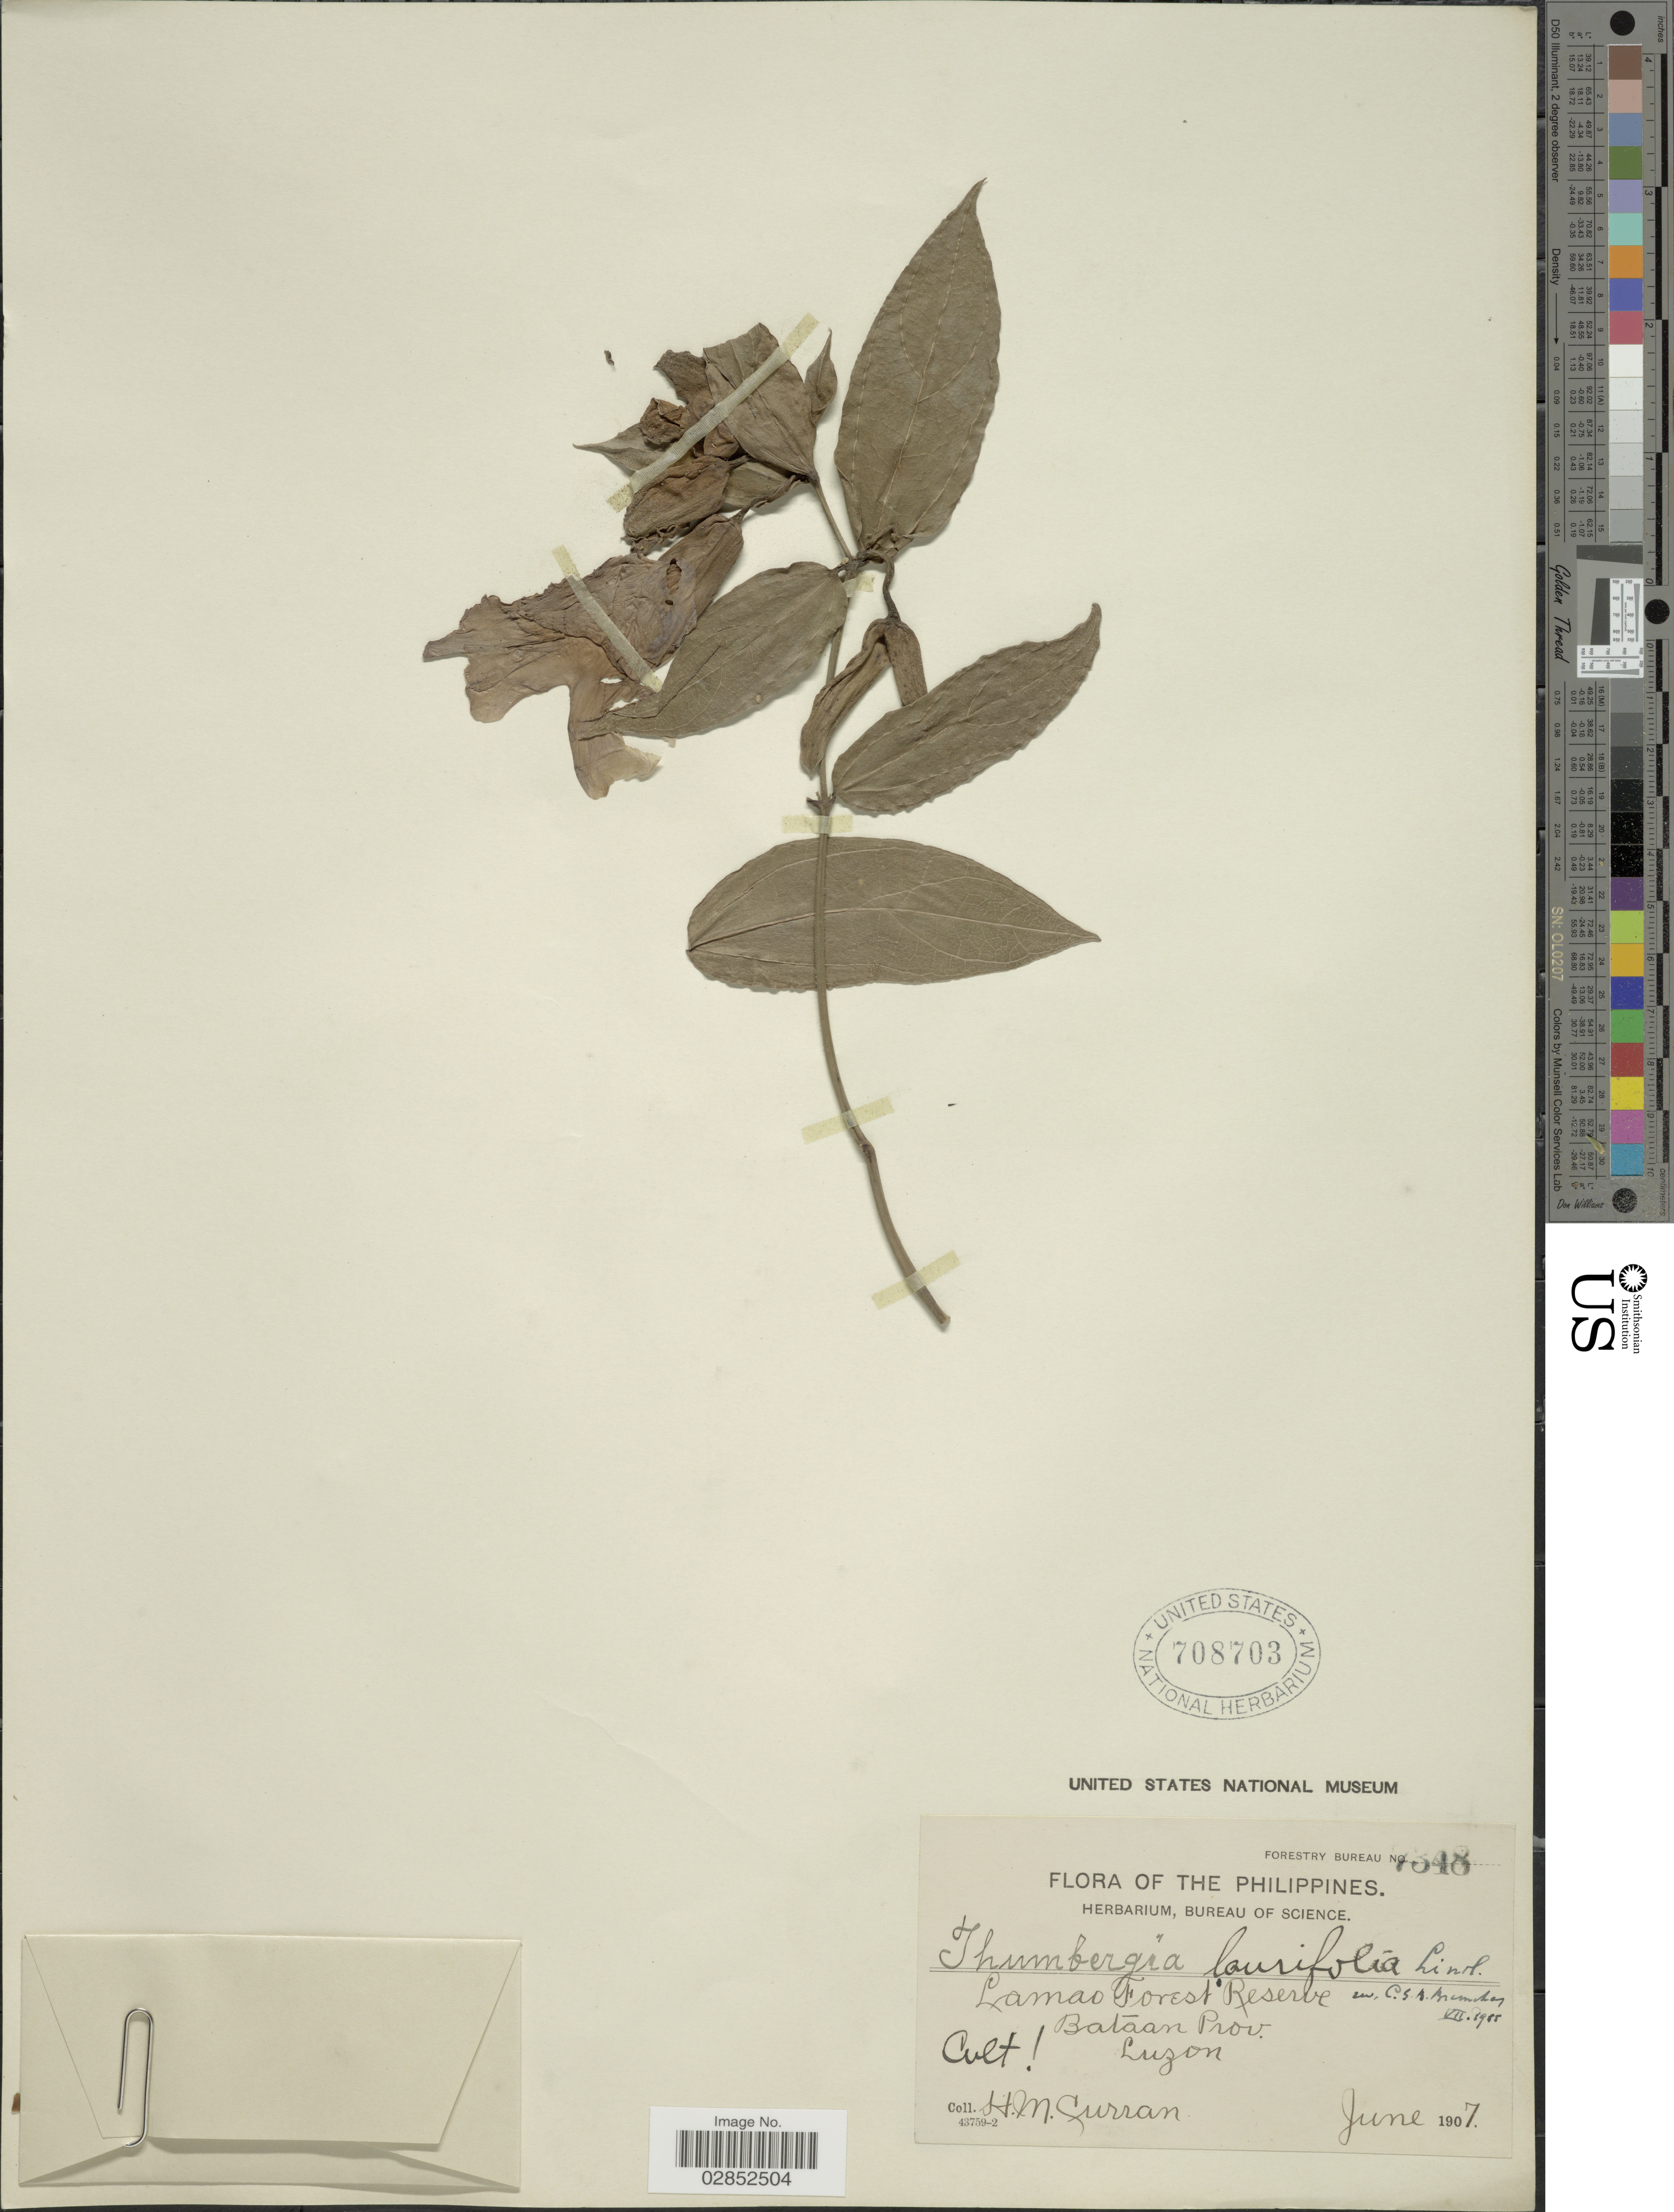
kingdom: Plantae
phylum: Tracheophyta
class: Magnoliopsida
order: Lamiales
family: Acanthaceae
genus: Thunbergia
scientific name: Thunbergia laurifolia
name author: Lindl.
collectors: H. M. Curran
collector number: Forestry Bureau 7348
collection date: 1907-06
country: Philippines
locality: Lamao Forest Reserve, Bataan Prov., Luzon.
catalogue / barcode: US 708703